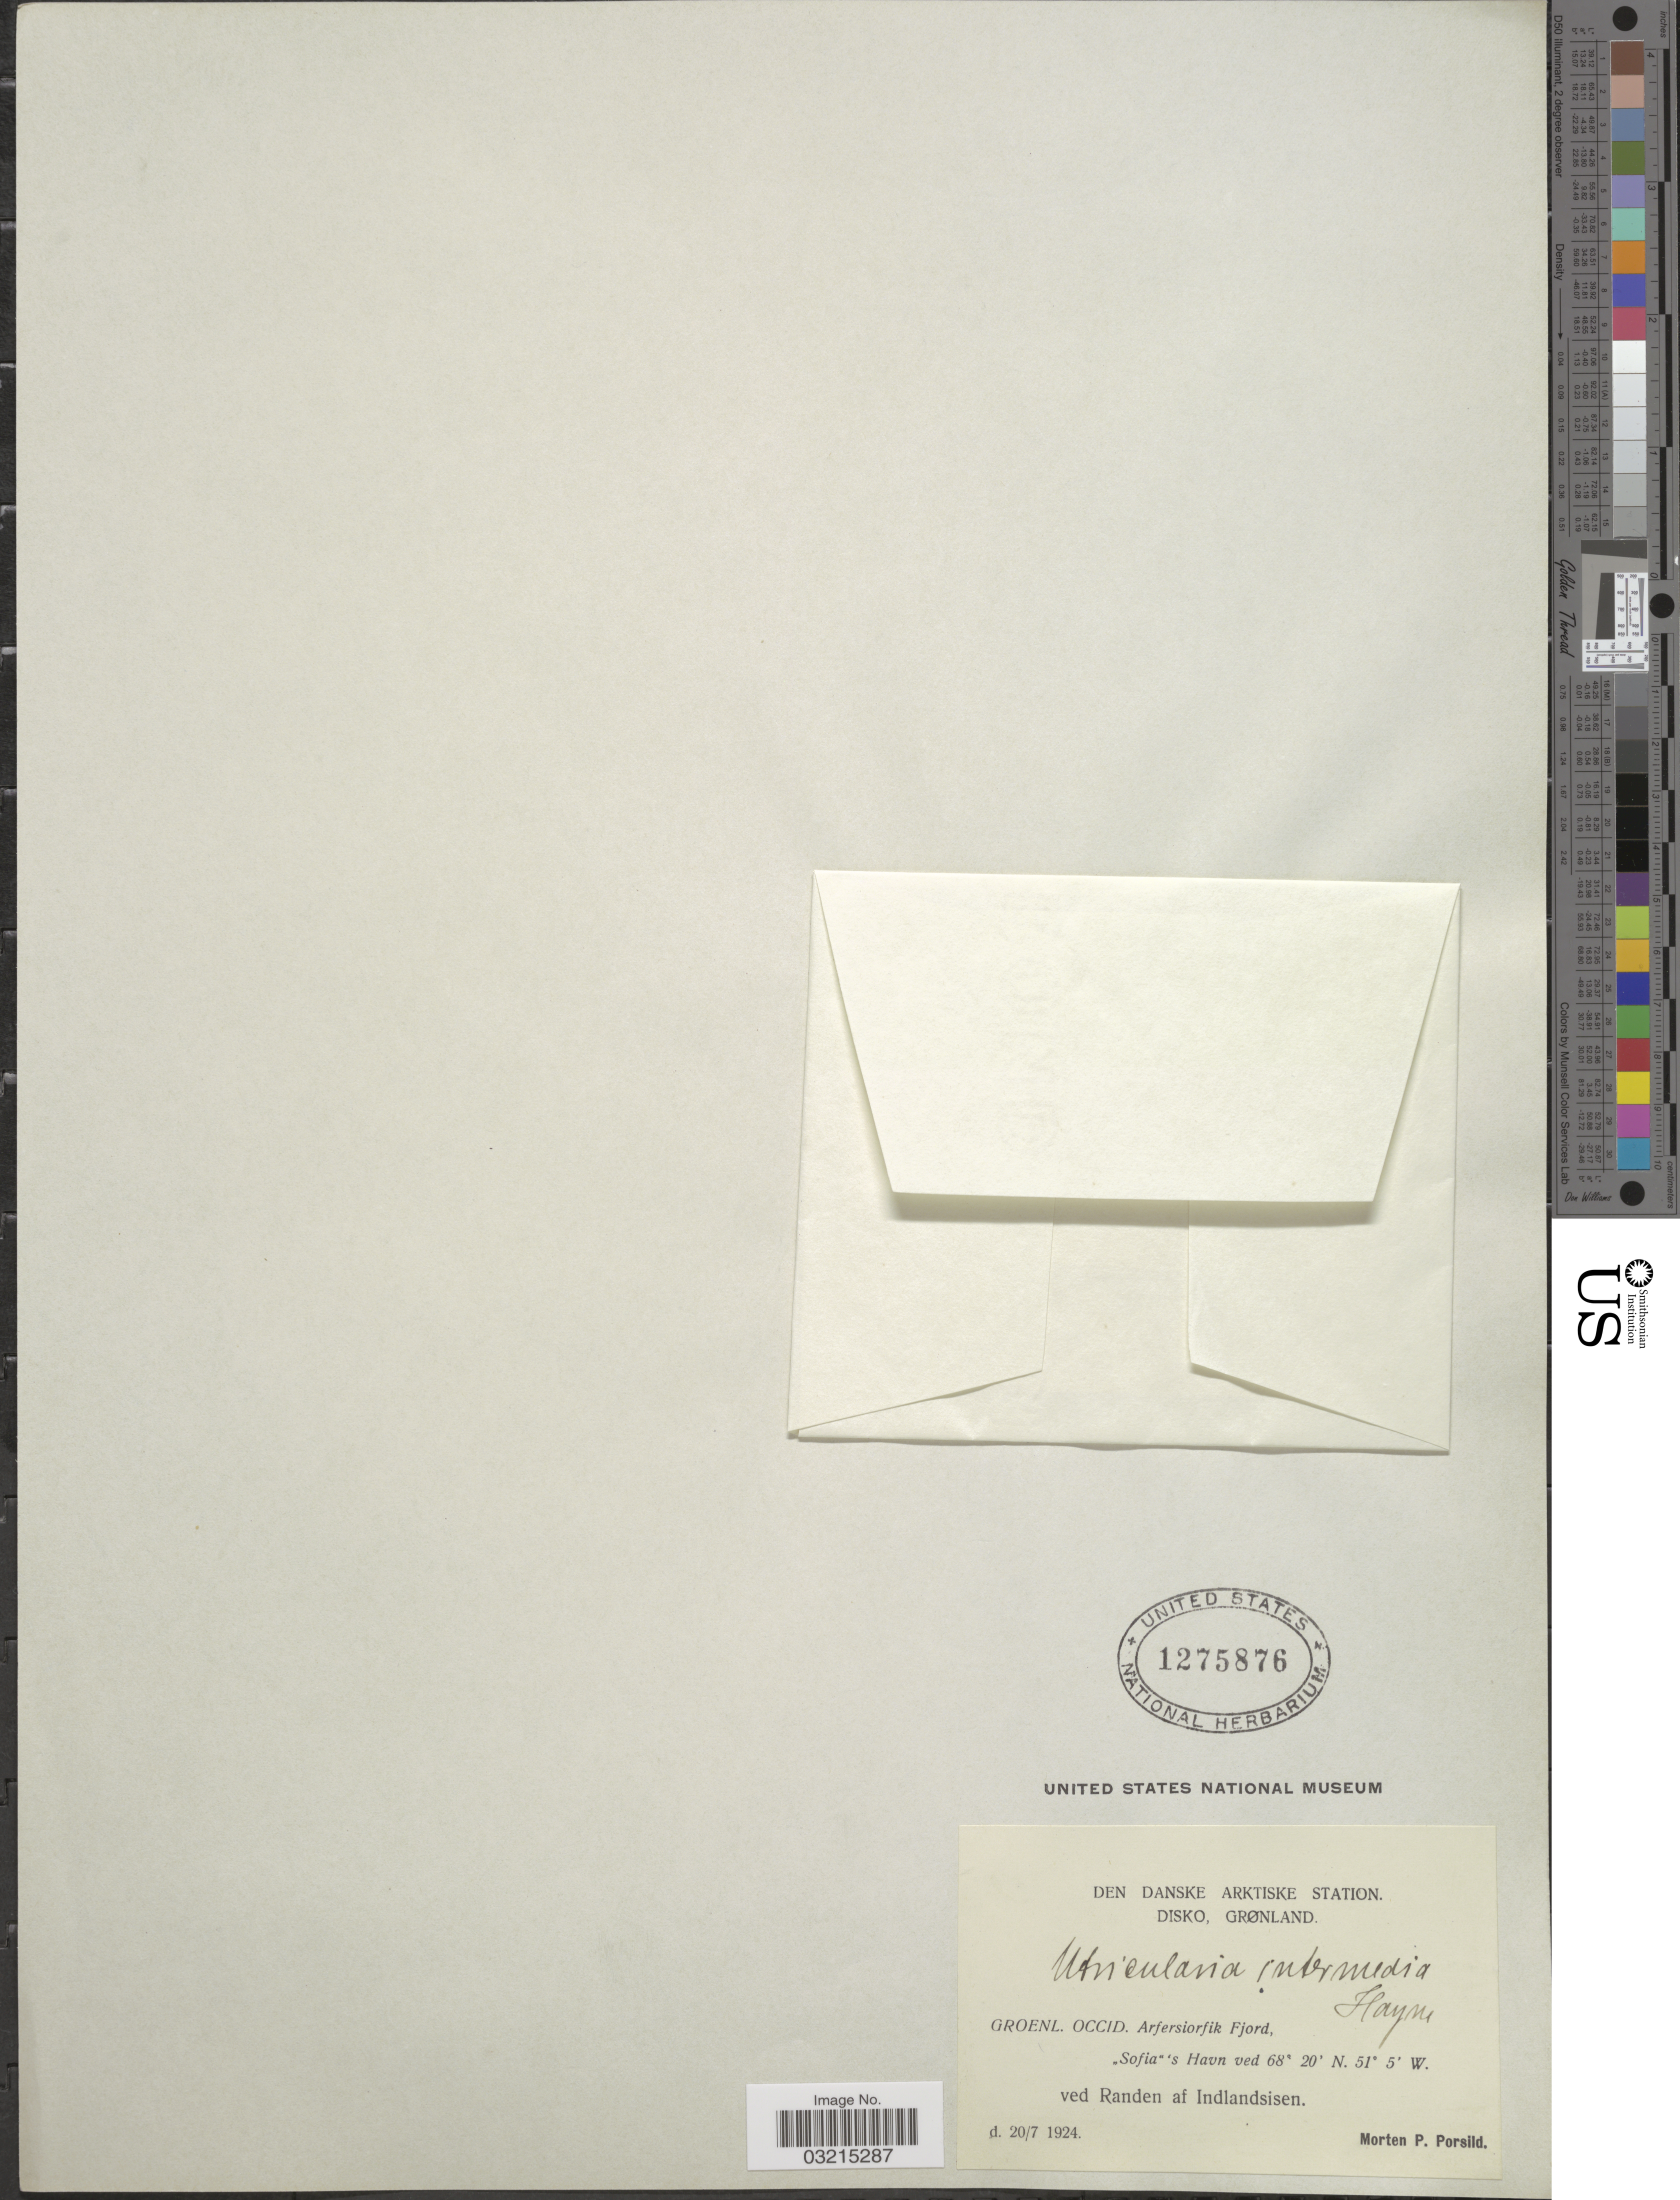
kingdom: Plantae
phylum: Tracheophyta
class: Magnoliopsida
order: Lamiales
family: Lentibulariaceae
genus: Utricularia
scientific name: Utricularia intermedia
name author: Hayne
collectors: M. P. Porsild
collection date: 1924-07-20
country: Greenland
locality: Den Danske Arktiske Station. Disko, Grønland. Groenl. Occid, Arfersiorfik Fjord, "Sofia" 's Havn. Ved Randen af Indlandsisen.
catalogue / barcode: US 1275876